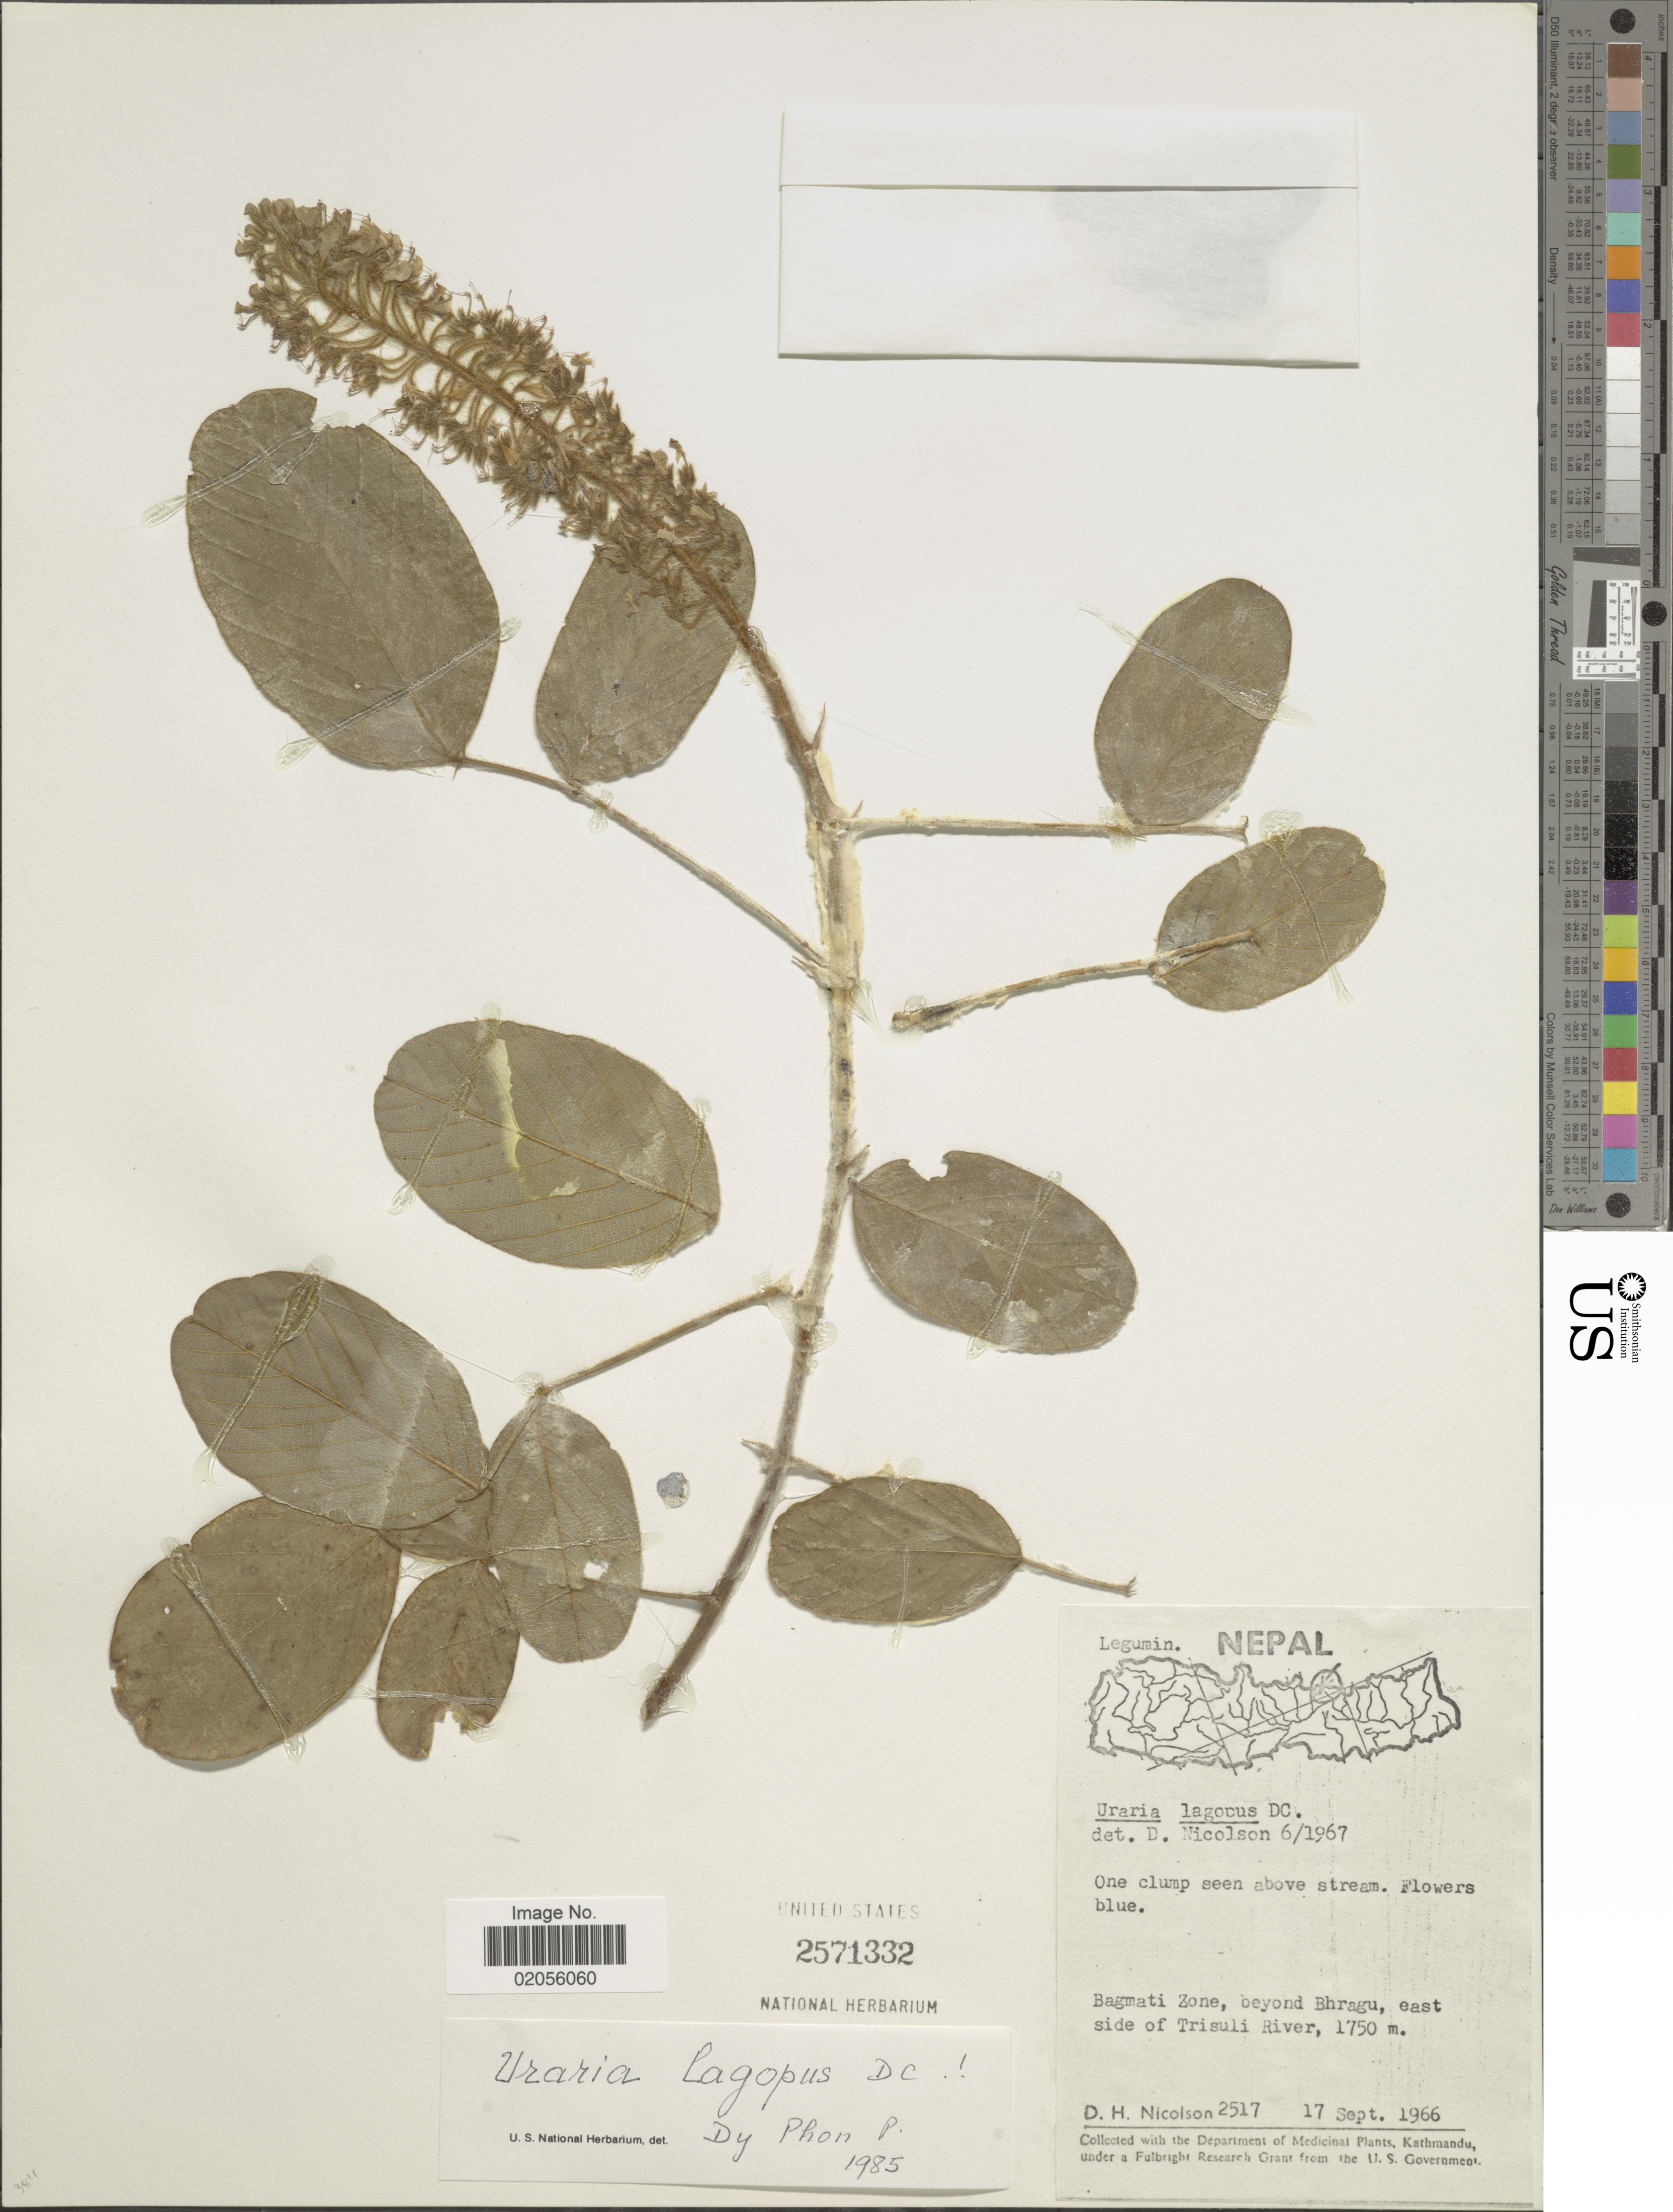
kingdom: Plantae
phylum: Tracheophyta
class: Magnoliopsida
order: Fabales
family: Fabaceae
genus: Uraria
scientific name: Uraria lagopus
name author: DC.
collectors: D. H. Nicolson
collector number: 2517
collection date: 1966-09-17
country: Nepal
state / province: Bagmati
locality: Bagmati Zone, beyond Bhragu, east side of Trisuli River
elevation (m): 1750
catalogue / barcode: US 2571332